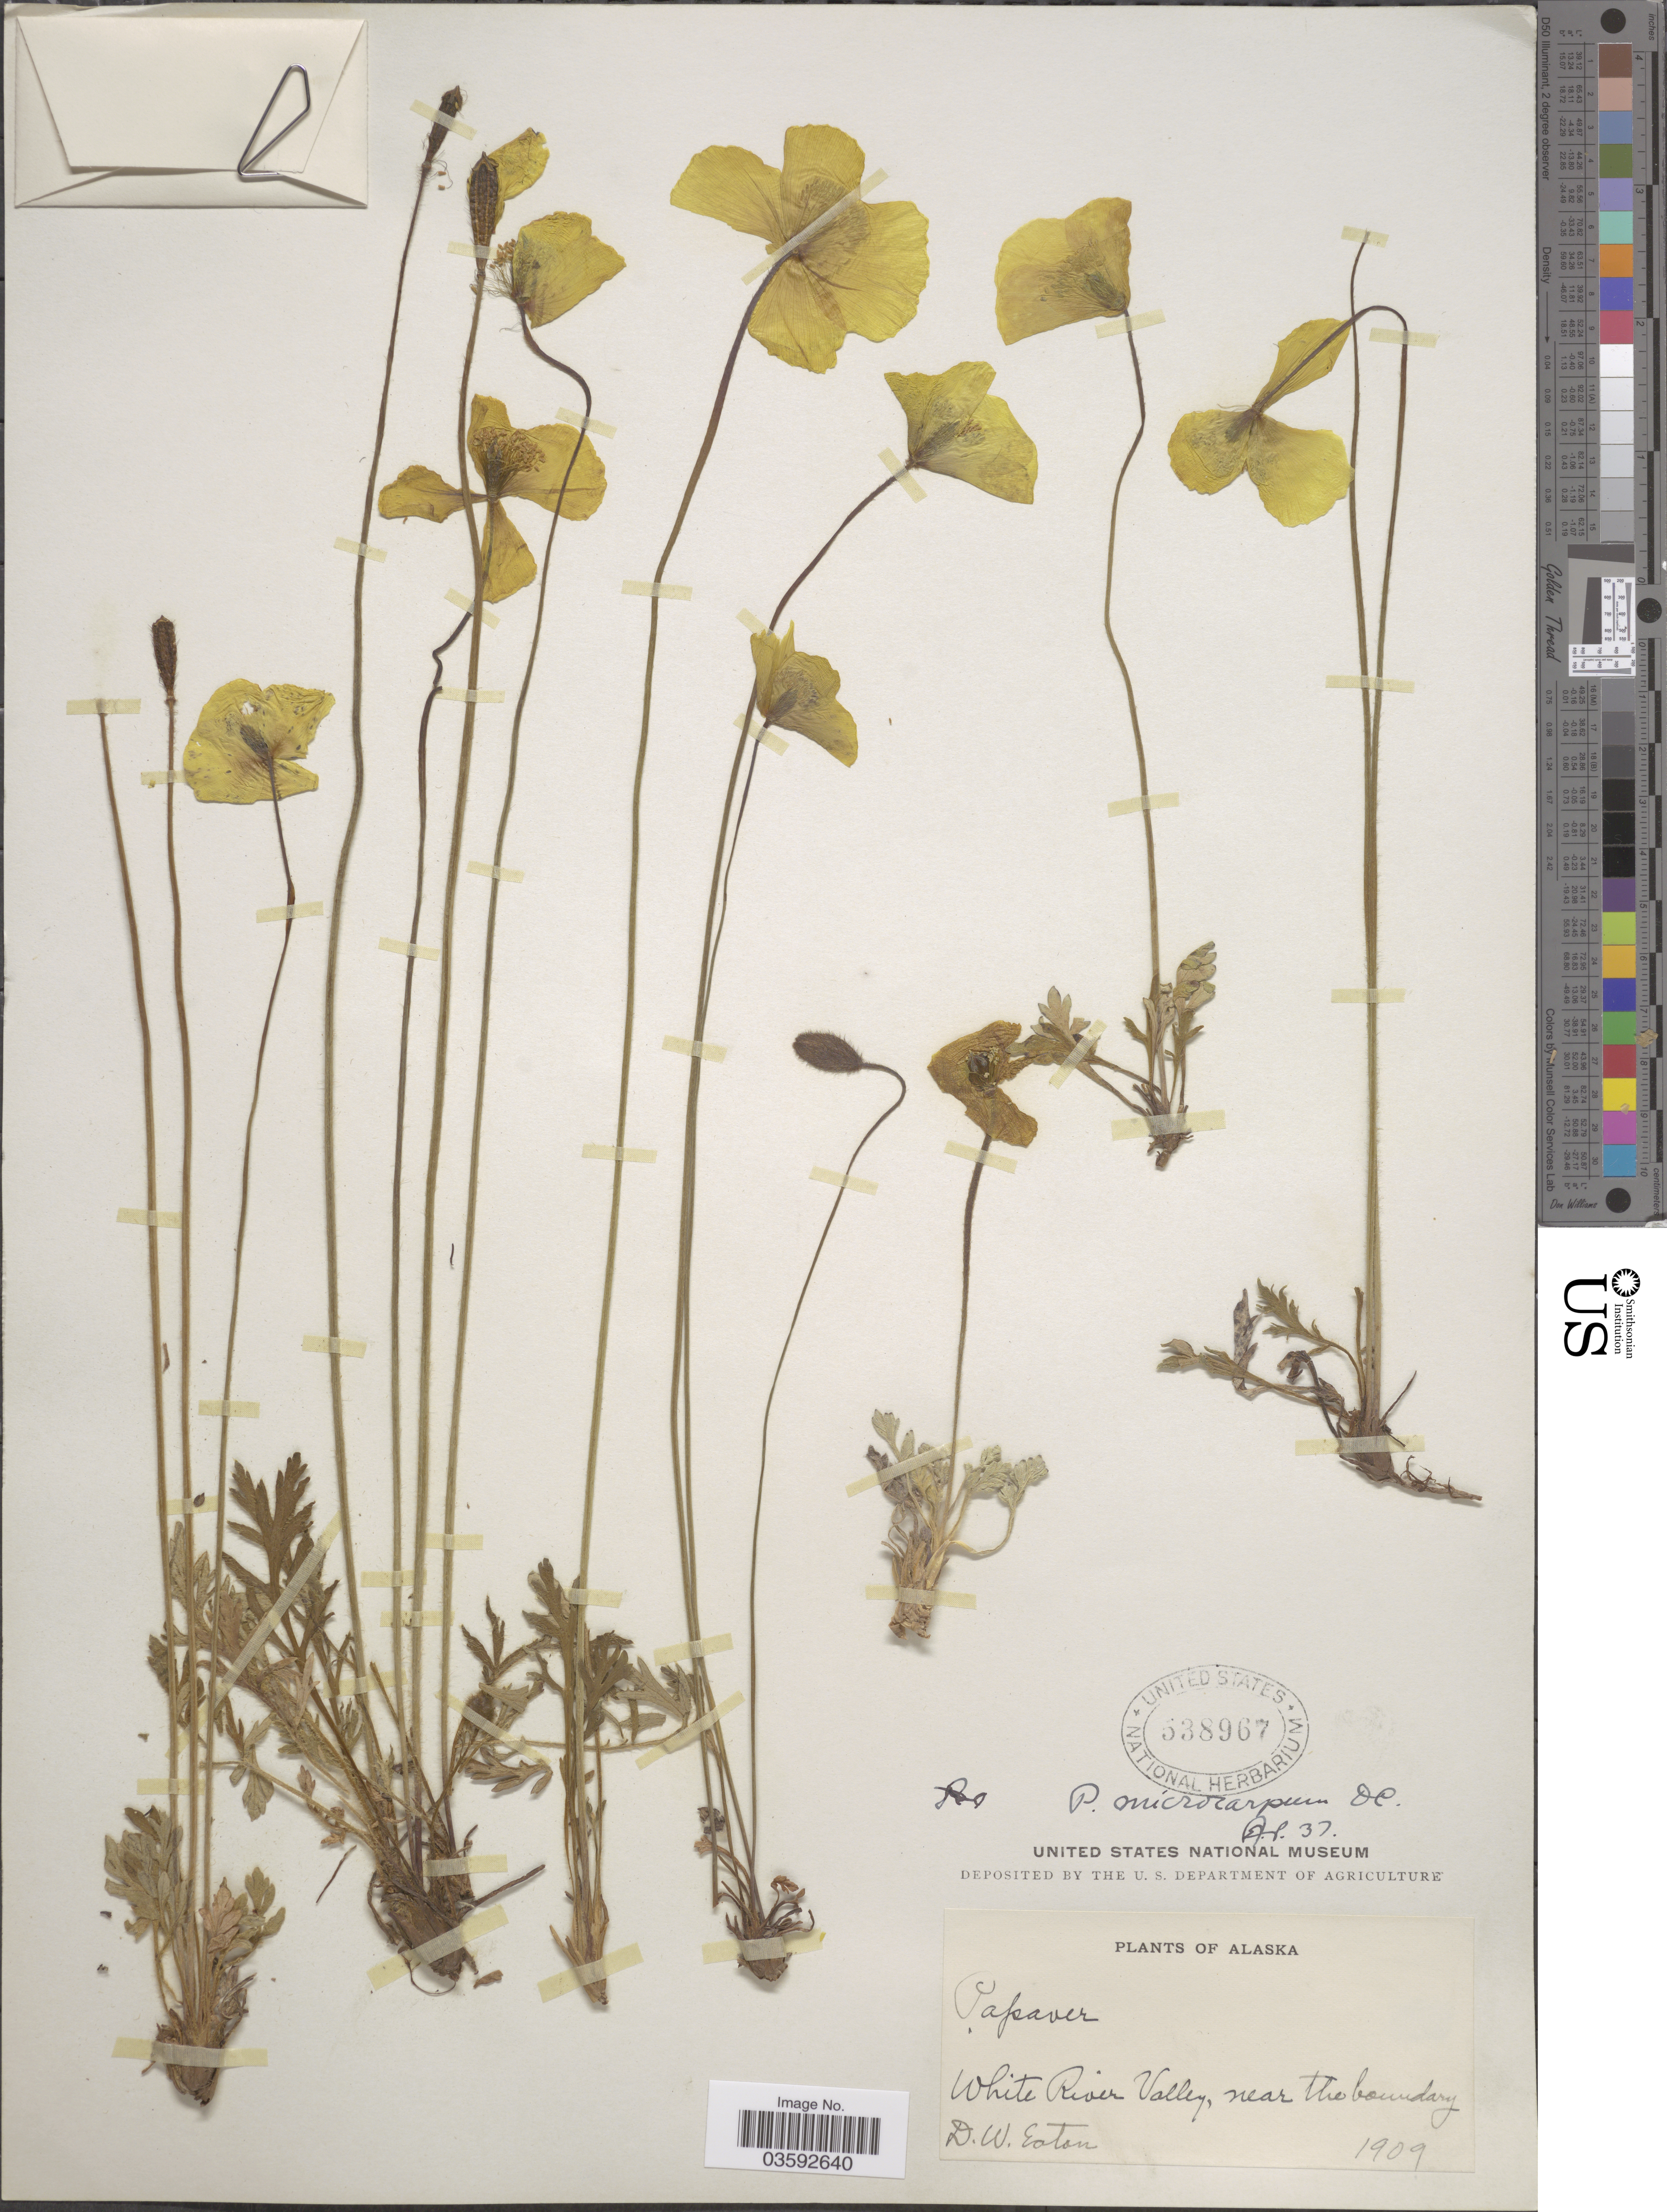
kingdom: Plantae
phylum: Tracheophyta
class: Magnoliopsida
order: Ranunculales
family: Papaveraceae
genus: Papaver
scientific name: Papaver macounii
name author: Greene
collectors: D. Eaton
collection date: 1909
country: United States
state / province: Alaska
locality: White River Valley, near the boundary.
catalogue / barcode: US 538967